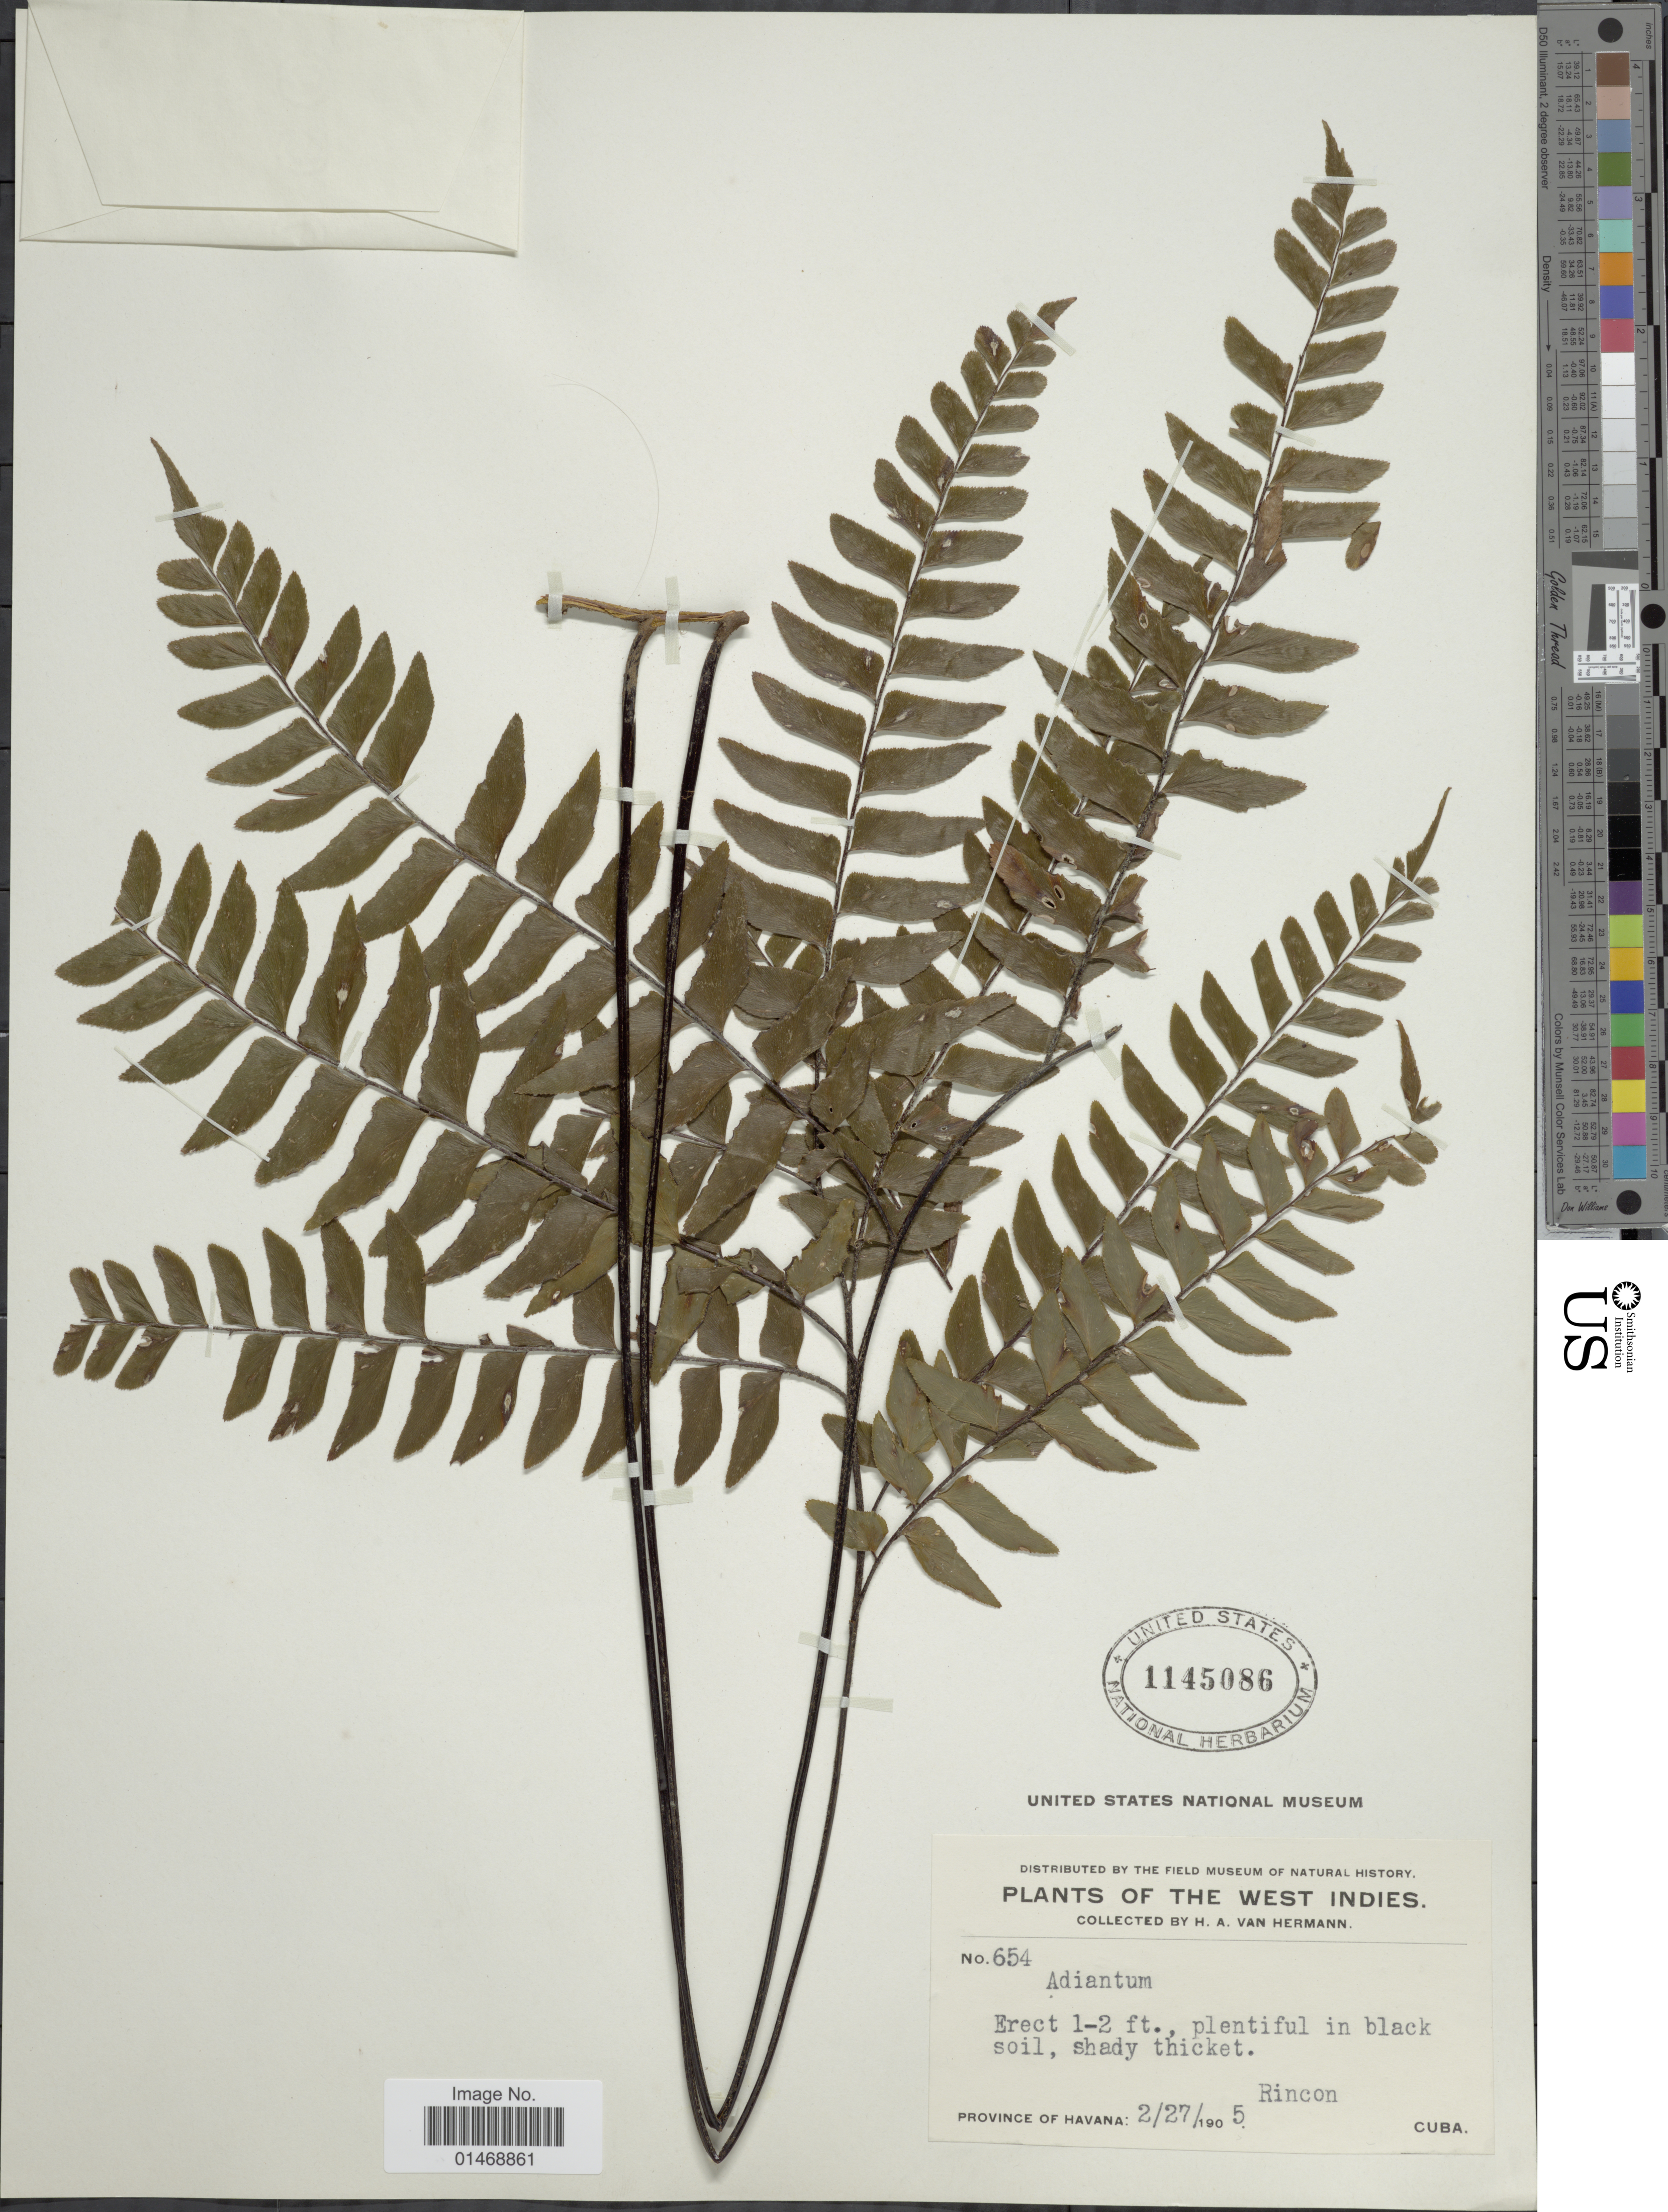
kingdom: Plantae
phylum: Tracheophyta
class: Polypodiopsida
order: Polypodiales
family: Pteridaceae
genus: Adiantum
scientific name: Adiantum latifolium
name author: Lam.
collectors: H. A. Van Hermann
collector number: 654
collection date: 1905-02-27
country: Cuba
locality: Province of Havana, Rincon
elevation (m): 0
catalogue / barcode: US 1145086